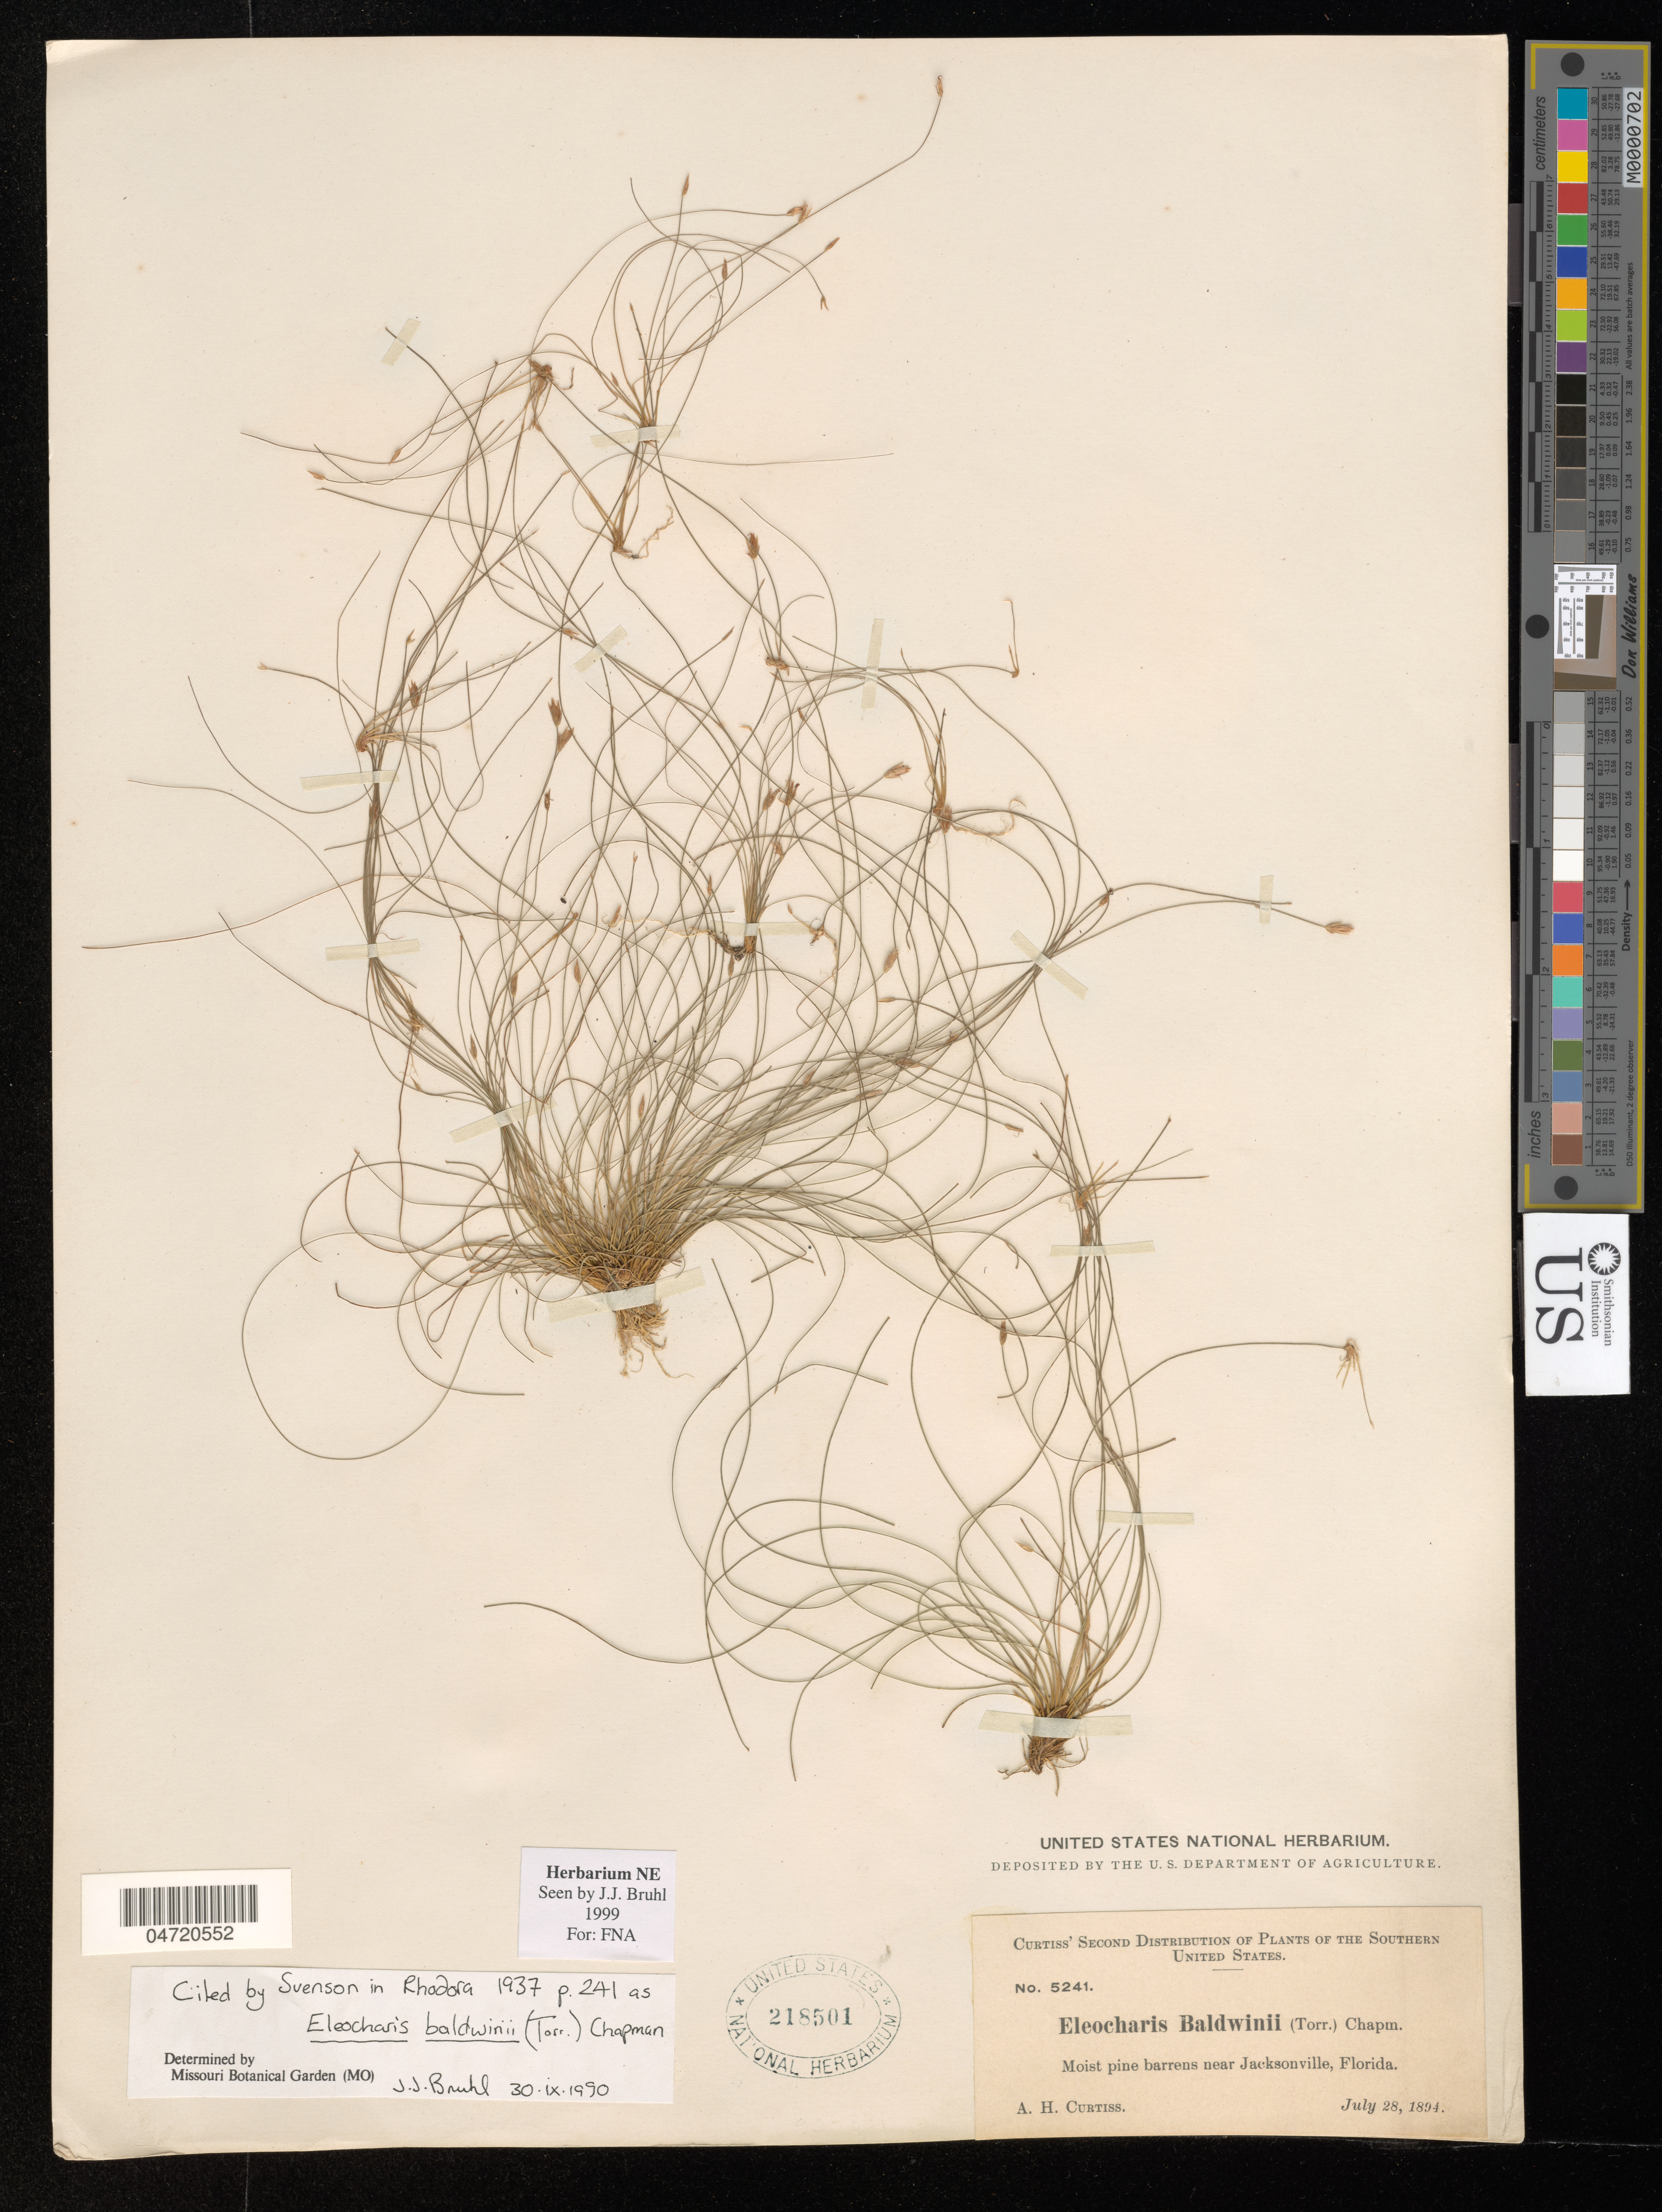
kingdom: Plantae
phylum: Tracheophyta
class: Liliopsida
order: Poales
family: Cyperaceae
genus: Eleocharis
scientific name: Eleocharis baldwinii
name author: (Torr.) Chapm.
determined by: Bruhl, J. J., (NE), University of New England (AUSTRALIA)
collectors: A. H. Curtiss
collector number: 5241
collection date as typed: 28 Jul 1894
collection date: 1894-07-28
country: United States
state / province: Florida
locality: Near Jacksonville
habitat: Moist pine barrens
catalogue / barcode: US 218501